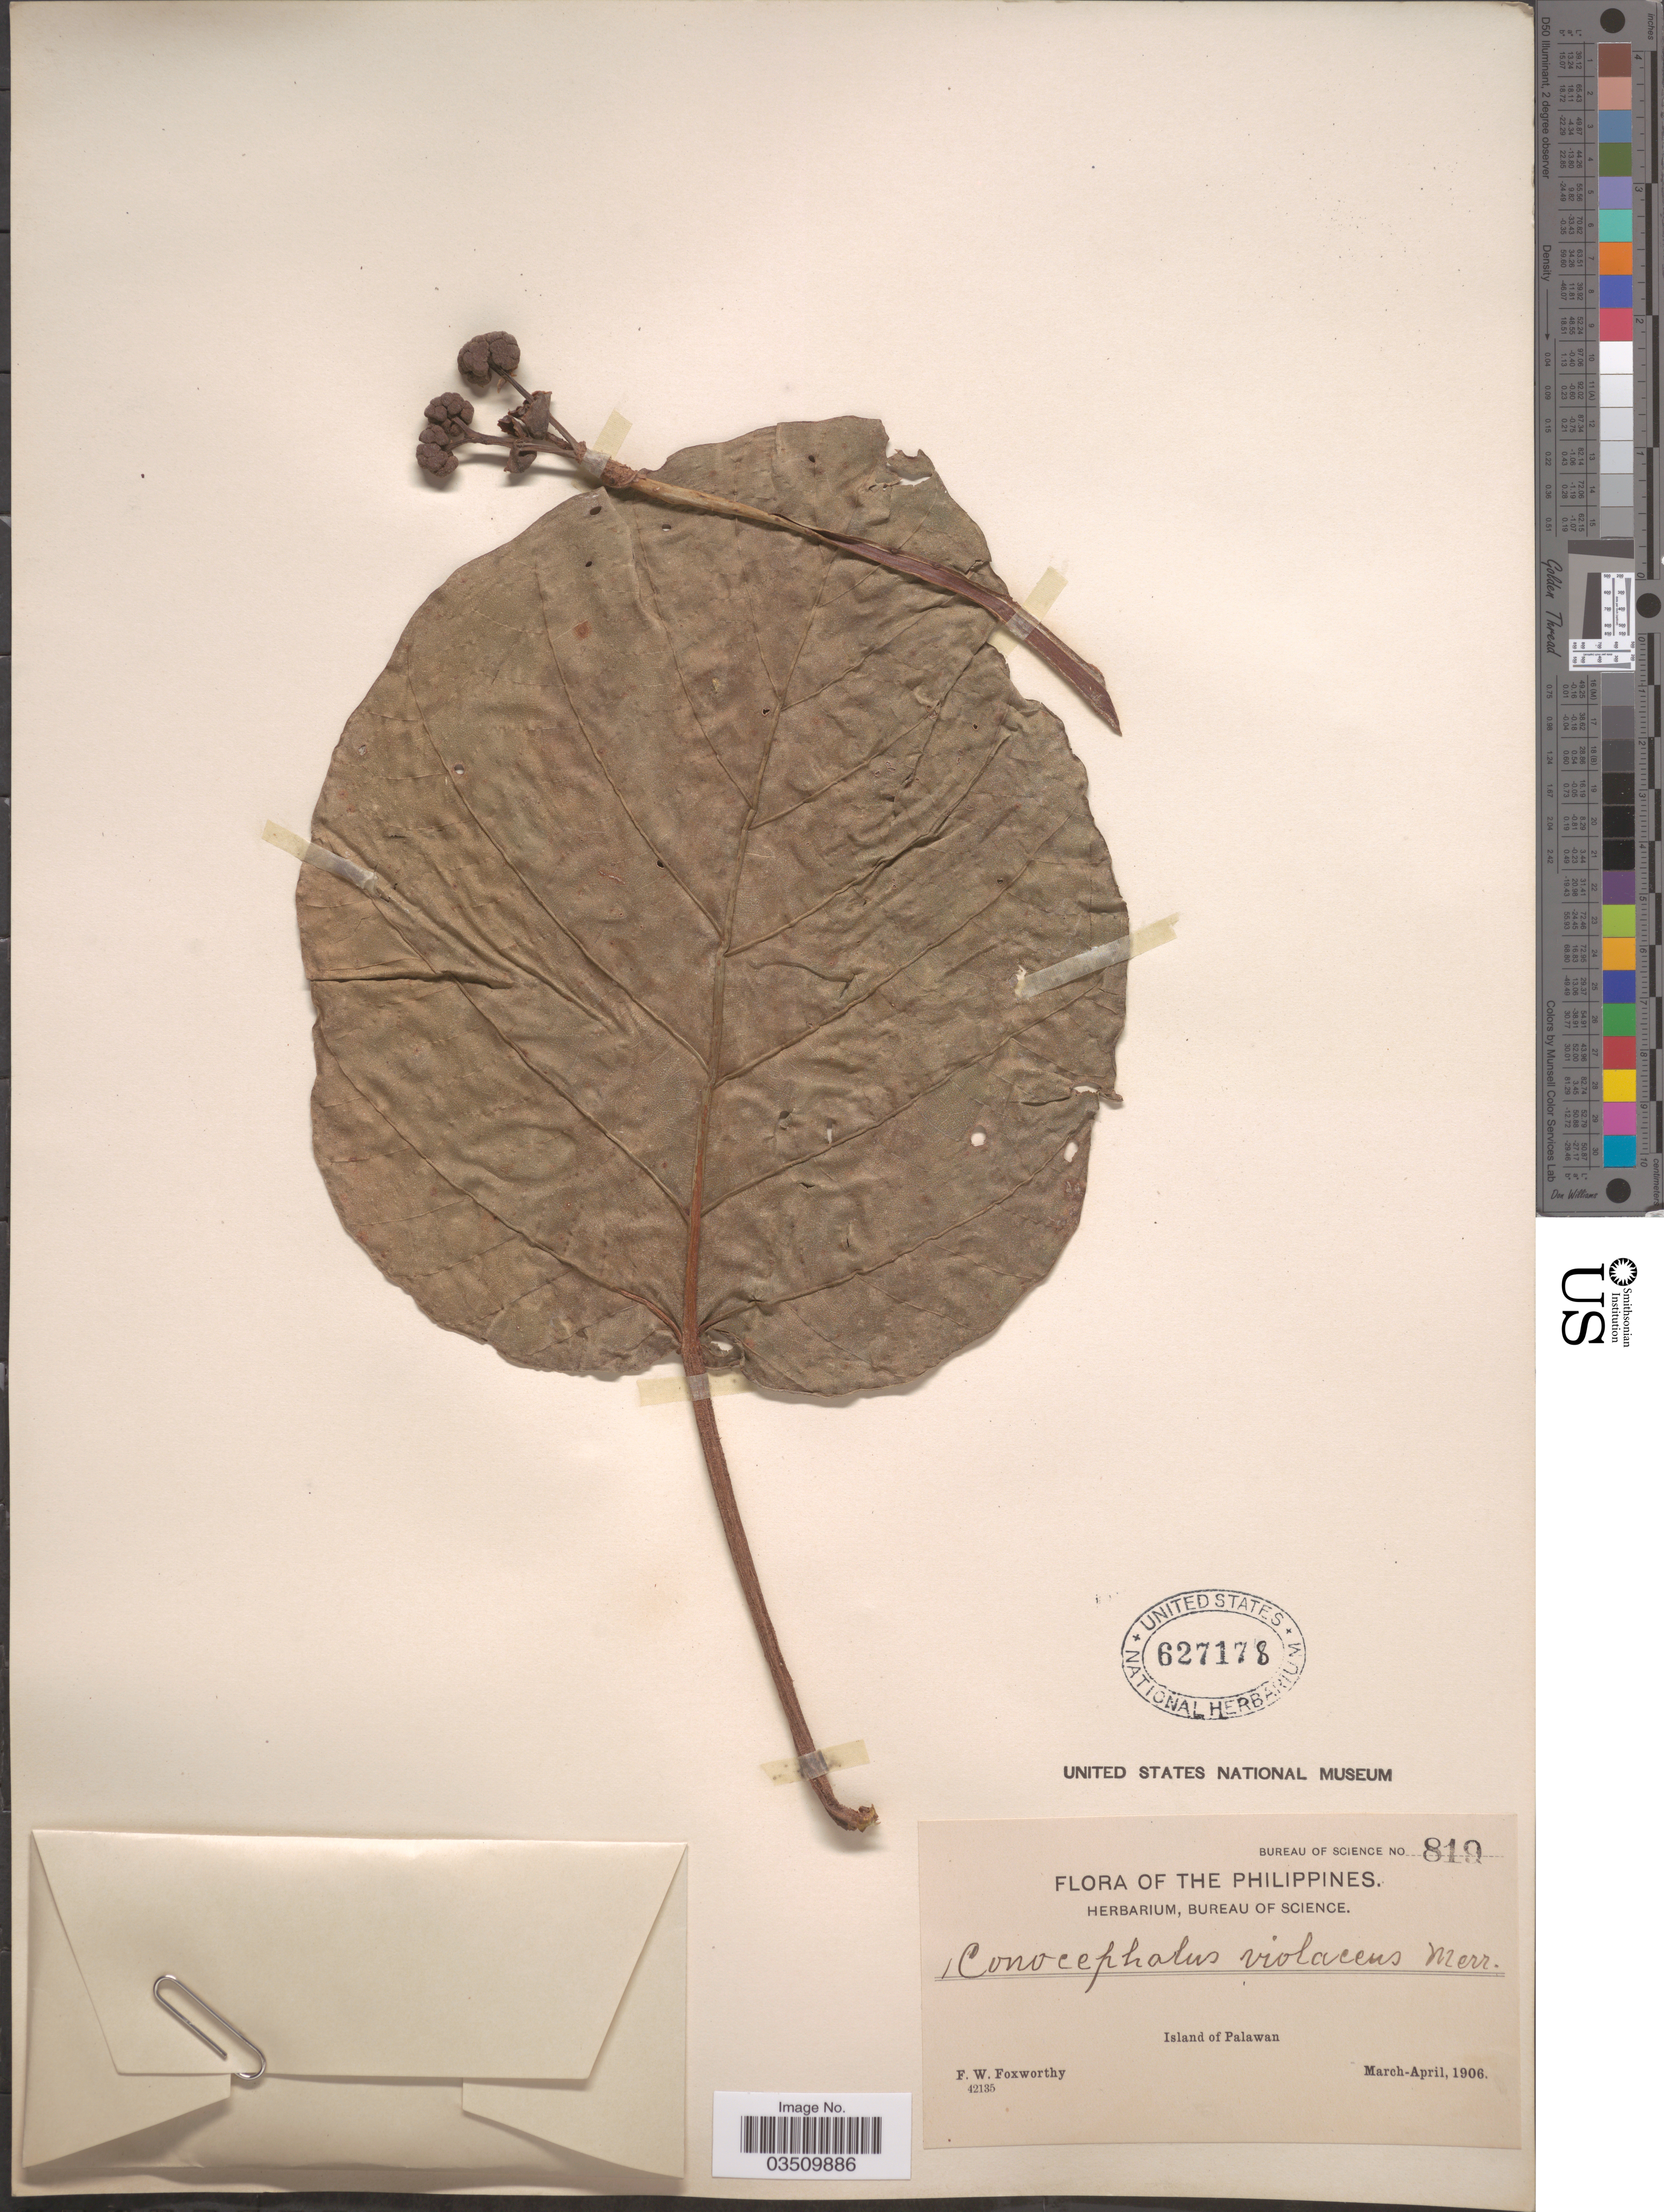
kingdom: Plantae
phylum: Tracheophyta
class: Magnoliopsida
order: Rosales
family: Urticaceae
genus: Poikilospermum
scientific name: Poikilospermum suaveolens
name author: (Blume) Merr.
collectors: F. W. Foxworthy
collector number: Bureau of Science 819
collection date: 1906-03/1906-04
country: Philippines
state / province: Mimaropa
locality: Island of Palawan.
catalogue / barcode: US 627178